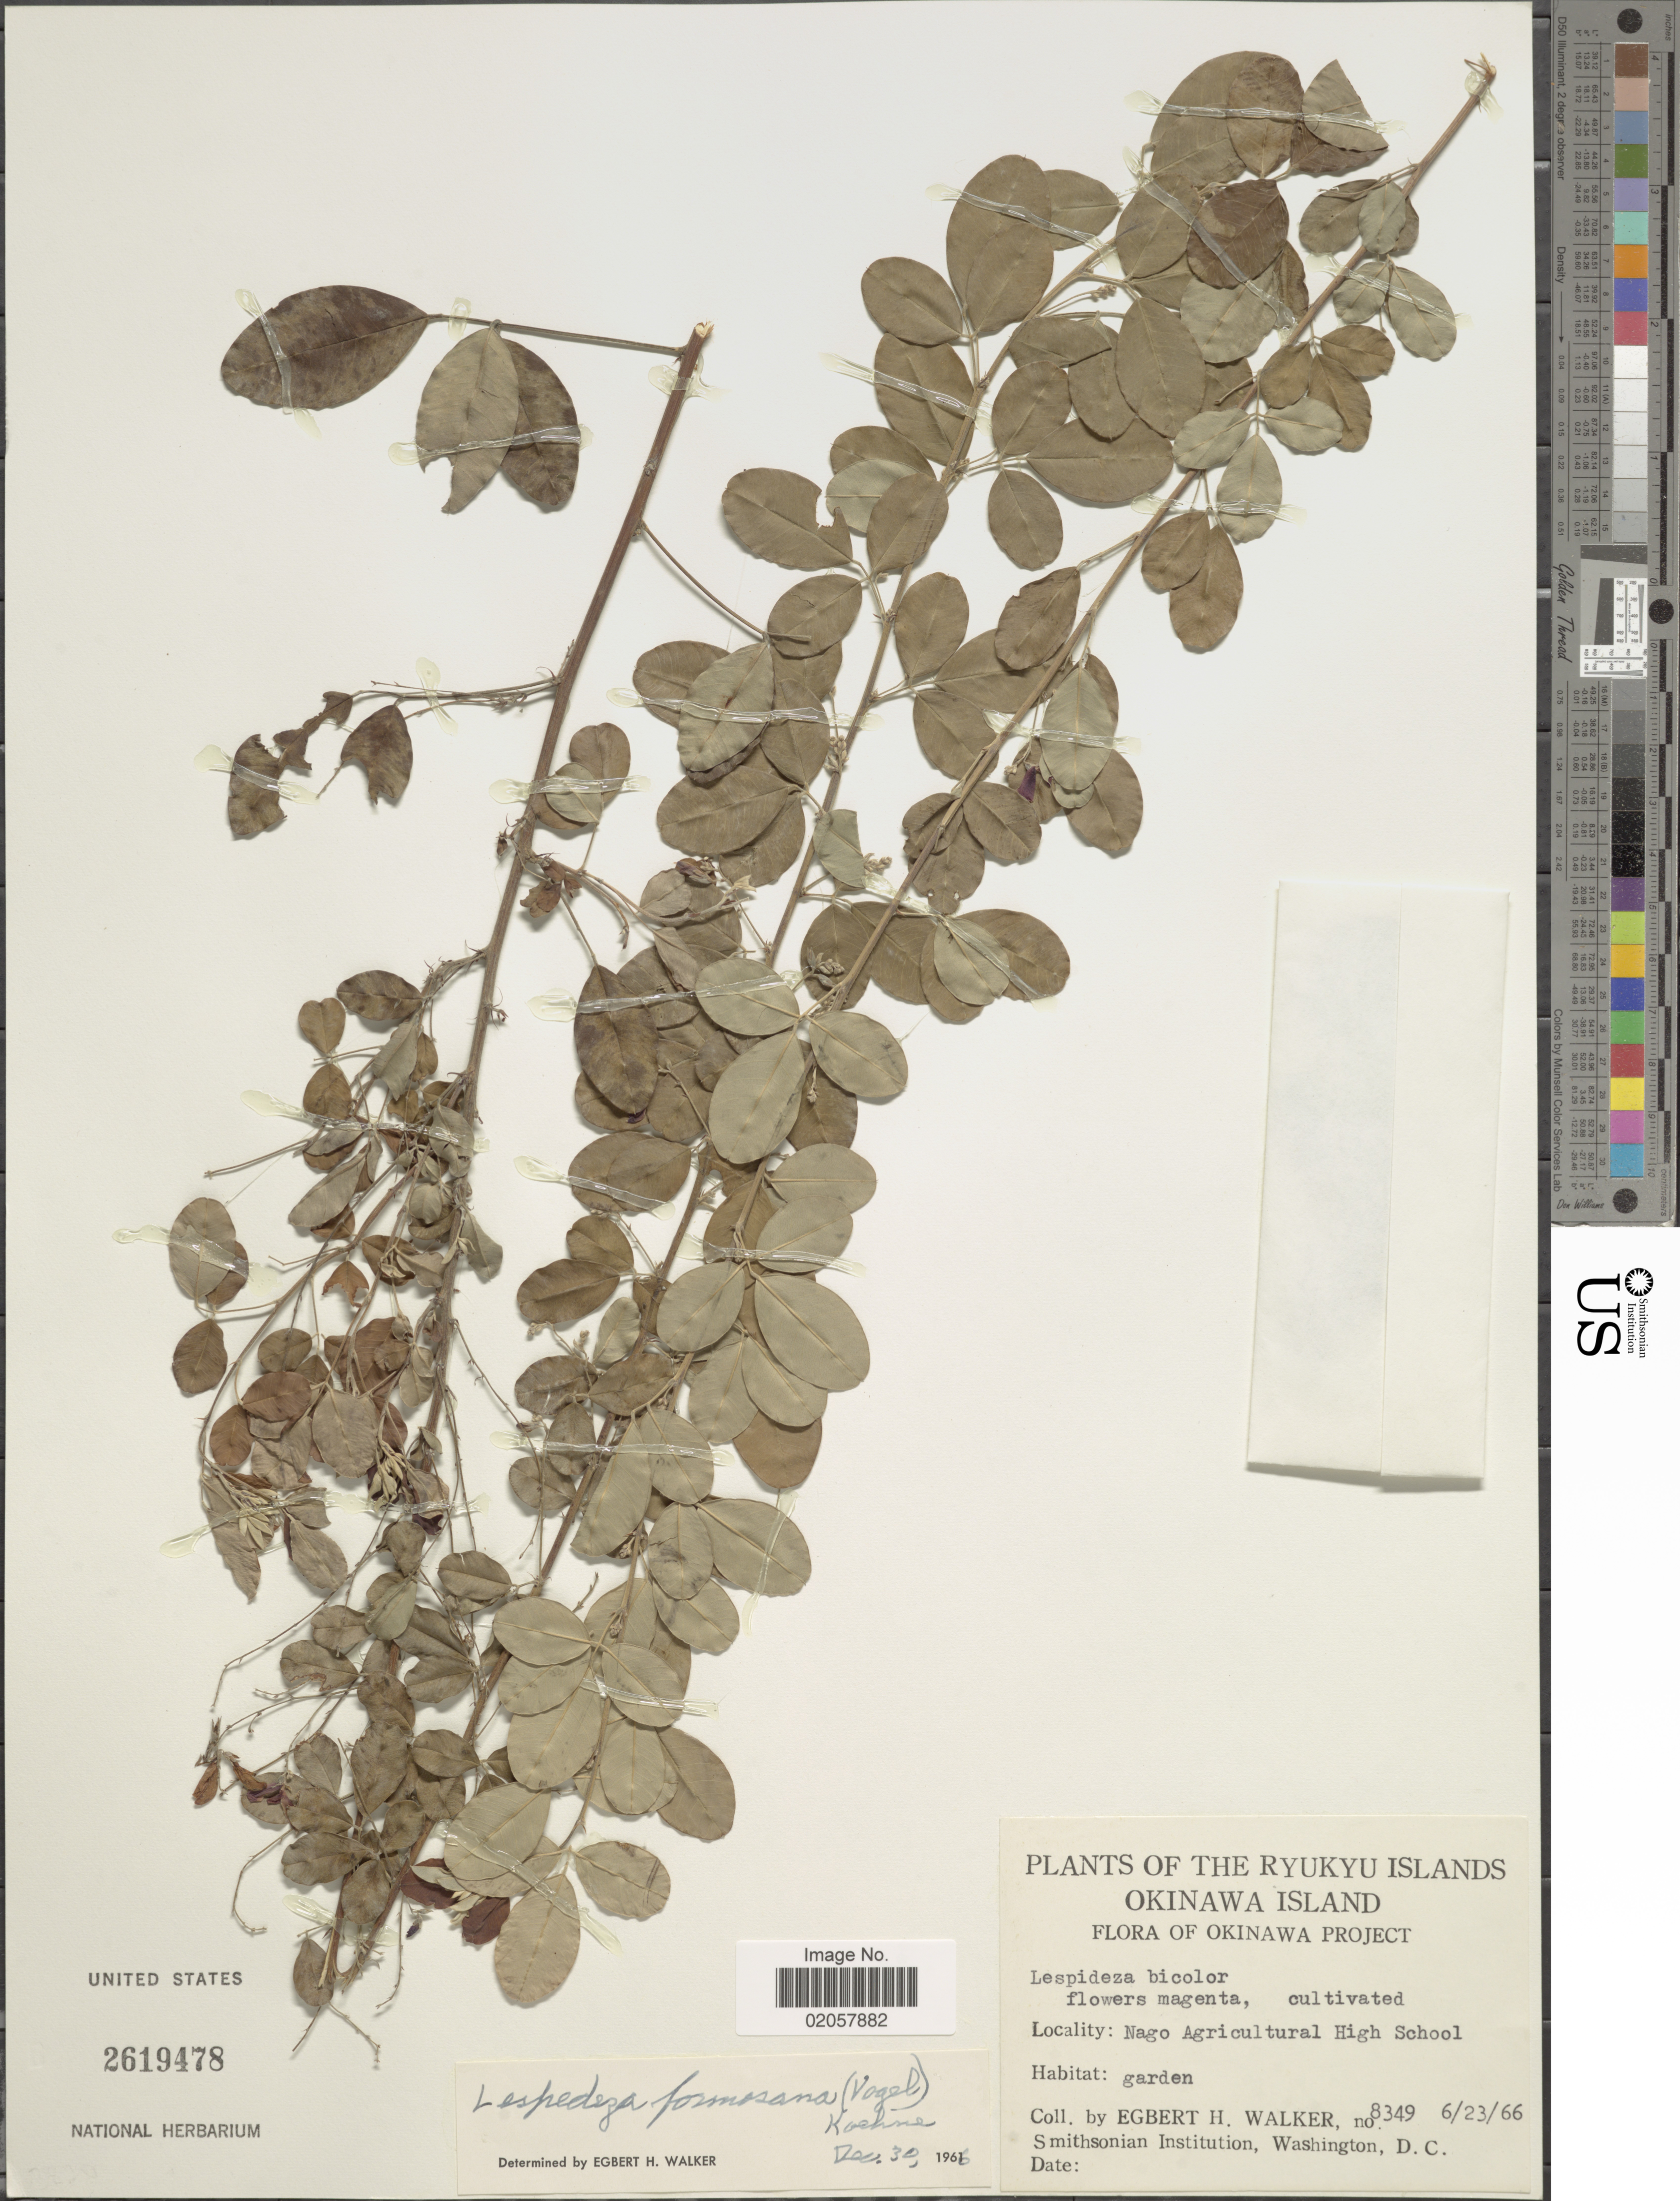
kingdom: Plantae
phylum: Tracheophyta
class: Magnoliopsida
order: Fabales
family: Fabaceae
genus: Lespedeza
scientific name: Lespedeza formosa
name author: (Vogel) Koehne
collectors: E. H. Walker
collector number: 8349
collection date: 1966-06-23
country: Japan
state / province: Okinawa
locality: Ryukyu Islands, Okinawa Island, Nago Agricultural High School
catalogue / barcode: US 2619478